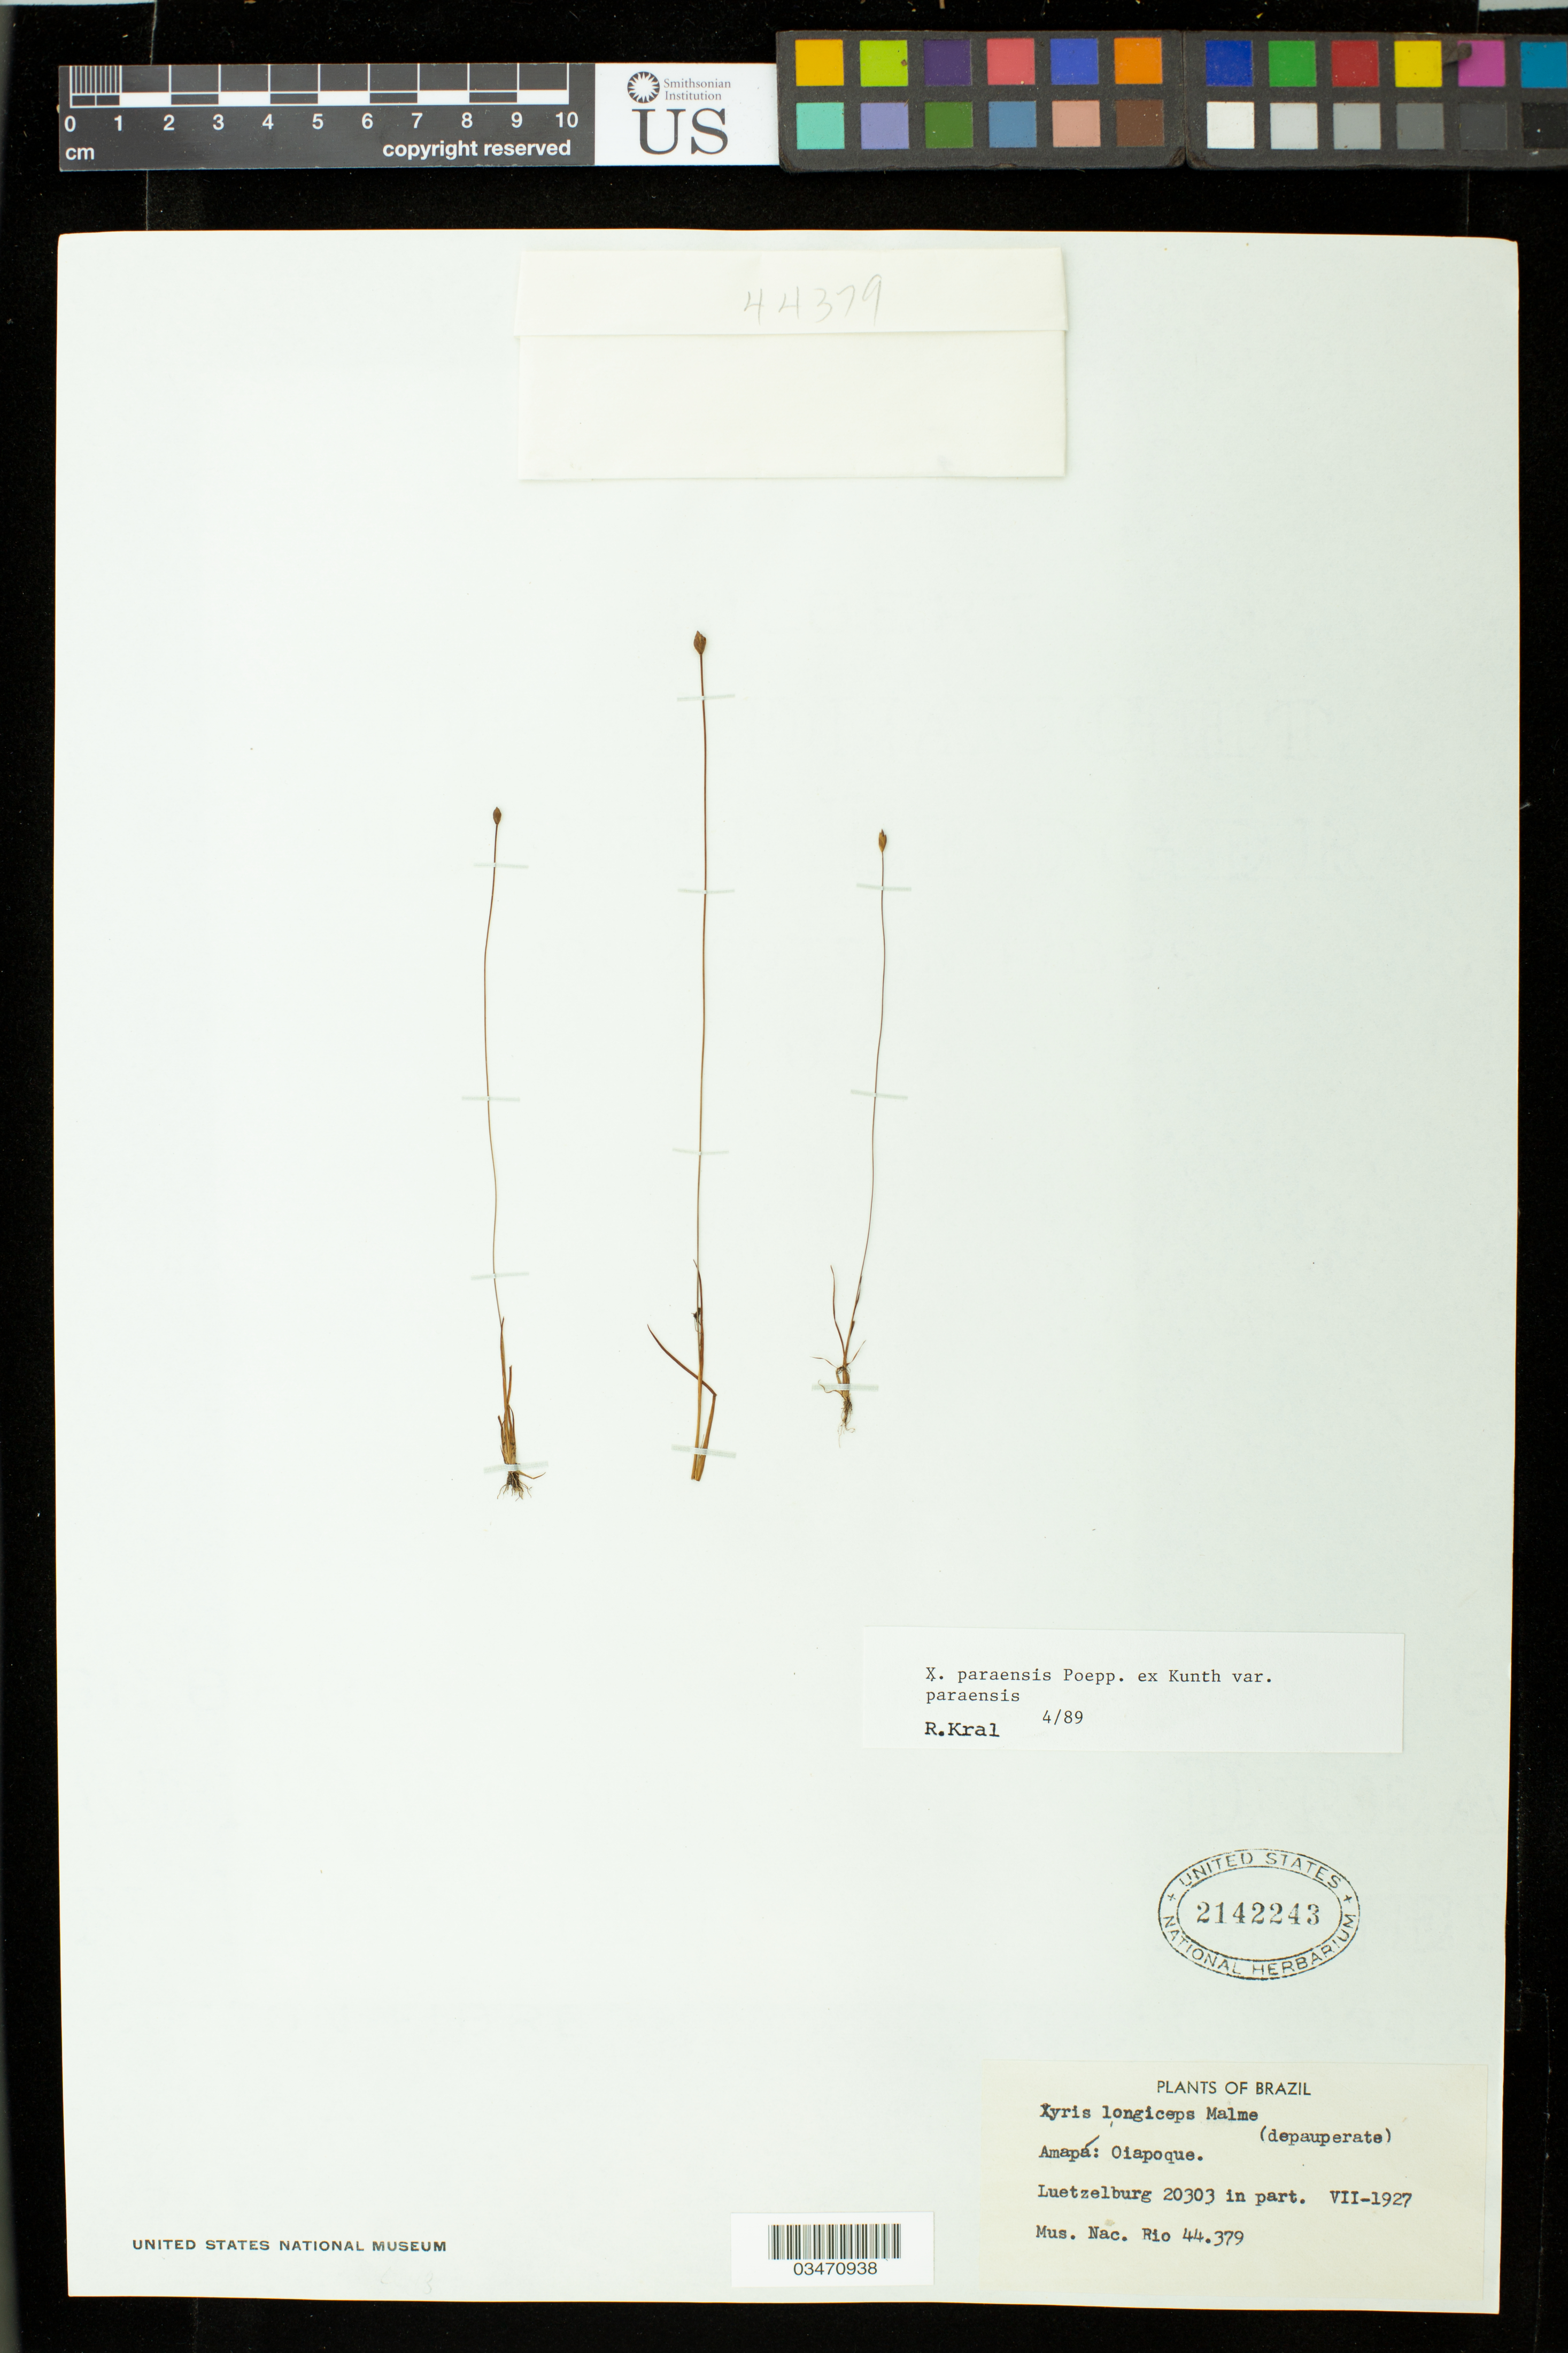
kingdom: Plantae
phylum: Tracheophyta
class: Liliopsida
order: Poales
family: Xyridaceae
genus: Xyris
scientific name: Xyris paraensis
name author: Poepp. ex Kunth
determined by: Kral, Robert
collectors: P. von Luetzelburg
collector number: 20303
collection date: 1927-07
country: Brazil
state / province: Amapá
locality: Oiapoque.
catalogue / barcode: US 2142243